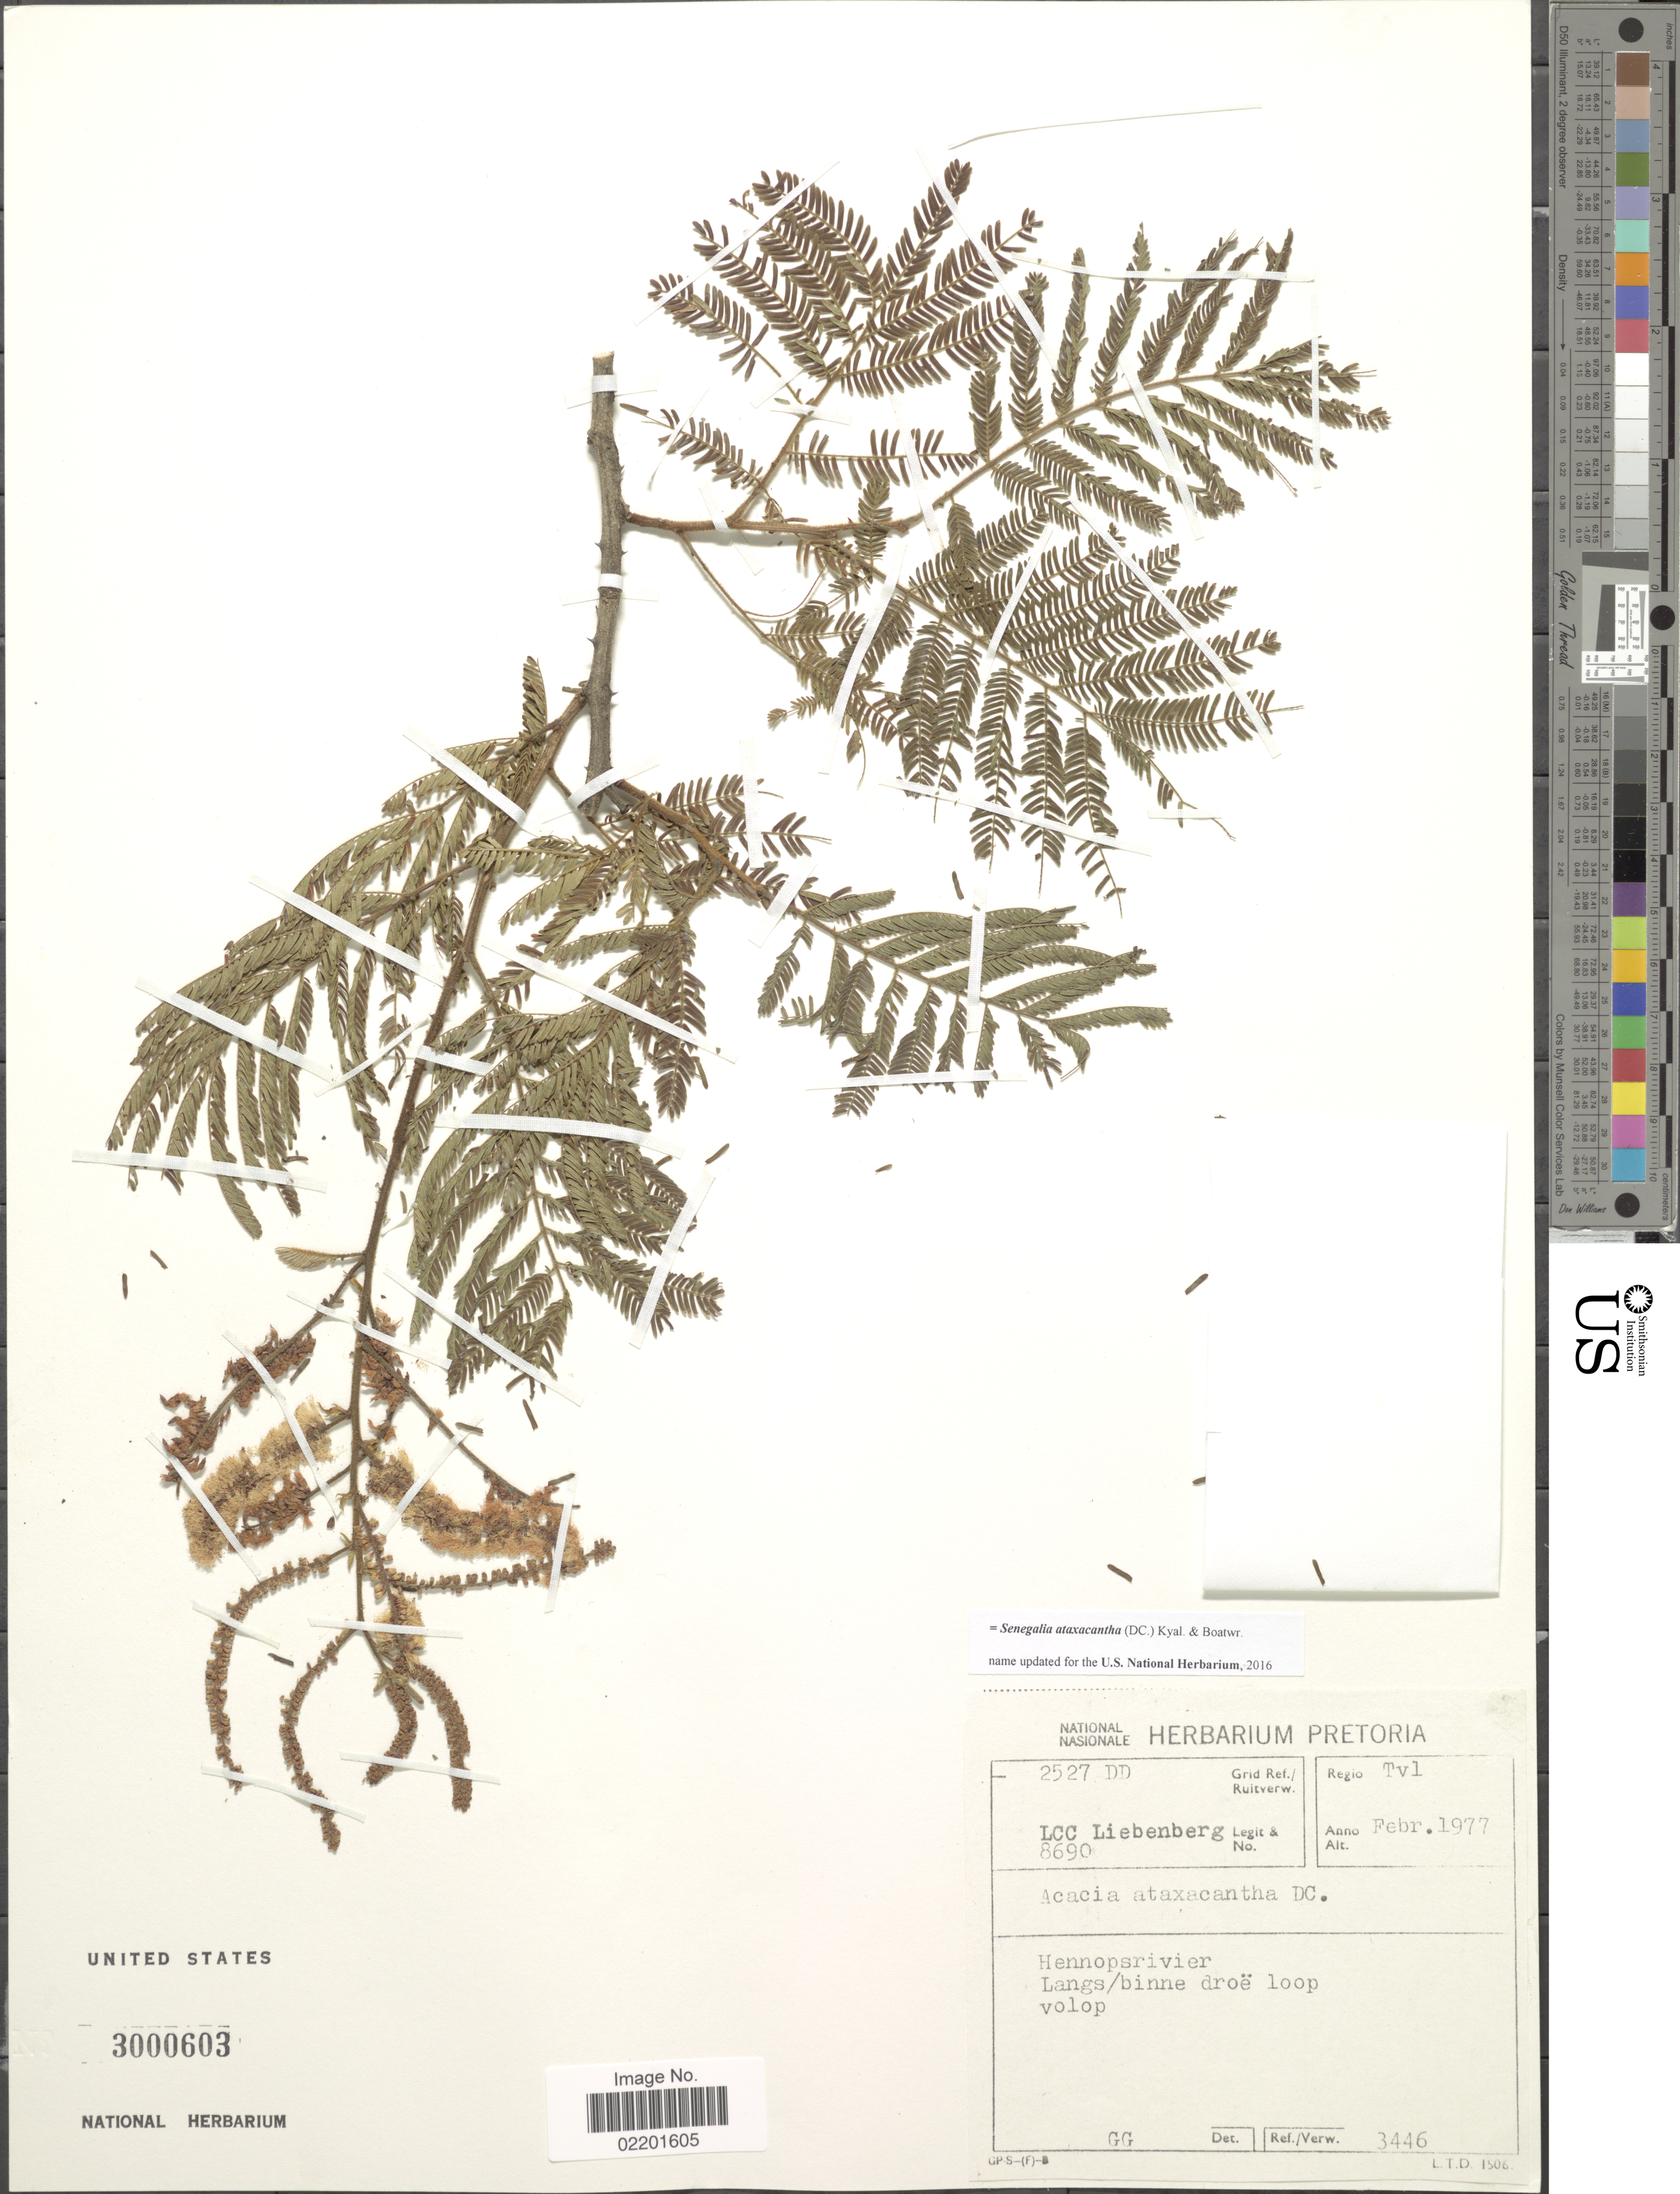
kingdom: Plantae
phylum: Tracheophyta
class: Magnoliopsida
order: Fabales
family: Fabaceae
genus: Senegalia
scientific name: Senegalia ataxacantha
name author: (DC.) Kyal. & Boatwr.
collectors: L. Liebenberg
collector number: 8690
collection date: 1977-02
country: South Africa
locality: Regio Tvl. Hennops river, Langs/binne droe loop.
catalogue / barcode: US 3000603